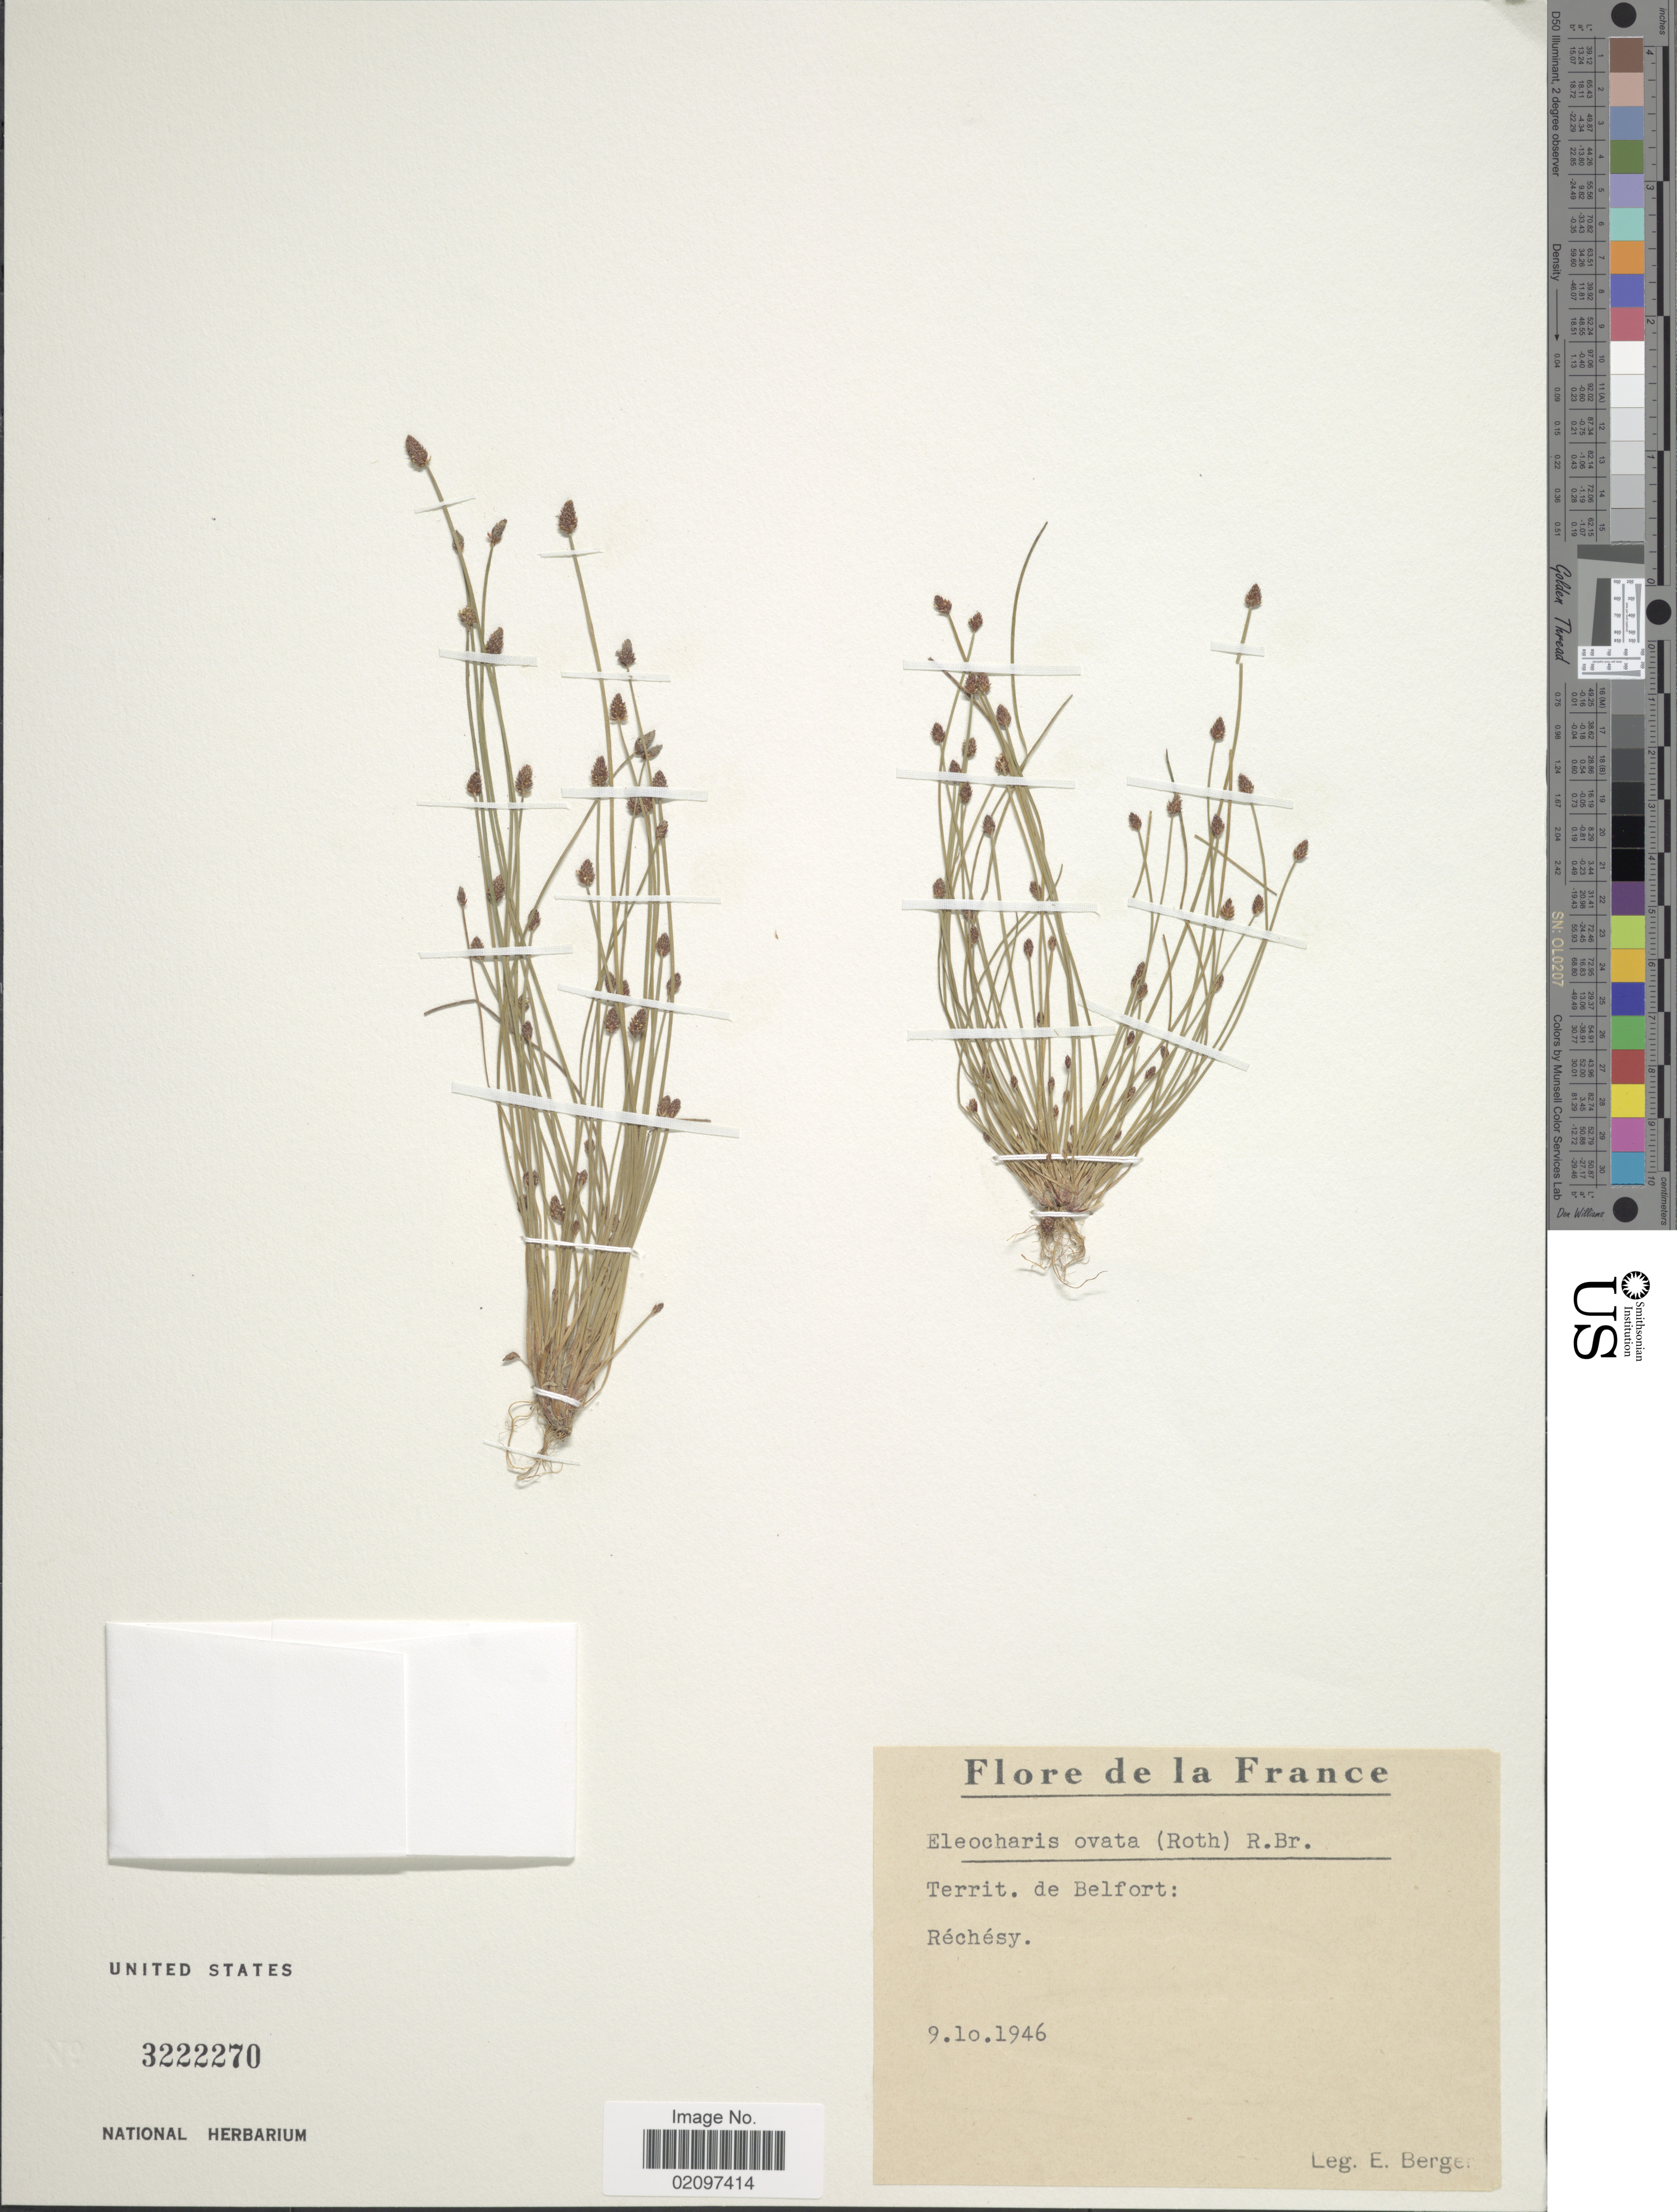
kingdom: Plantae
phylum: Tracheophyta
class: Liliopsida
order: Poales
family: Cyperaceae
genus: Eleocharis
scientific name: Eleocharis ovata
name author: (Roth) Roem. & Schult.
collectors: E. Berge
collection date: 1946-10-09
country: France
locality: Territ. de Belfort, Rechesy.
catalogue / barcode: US 3222270